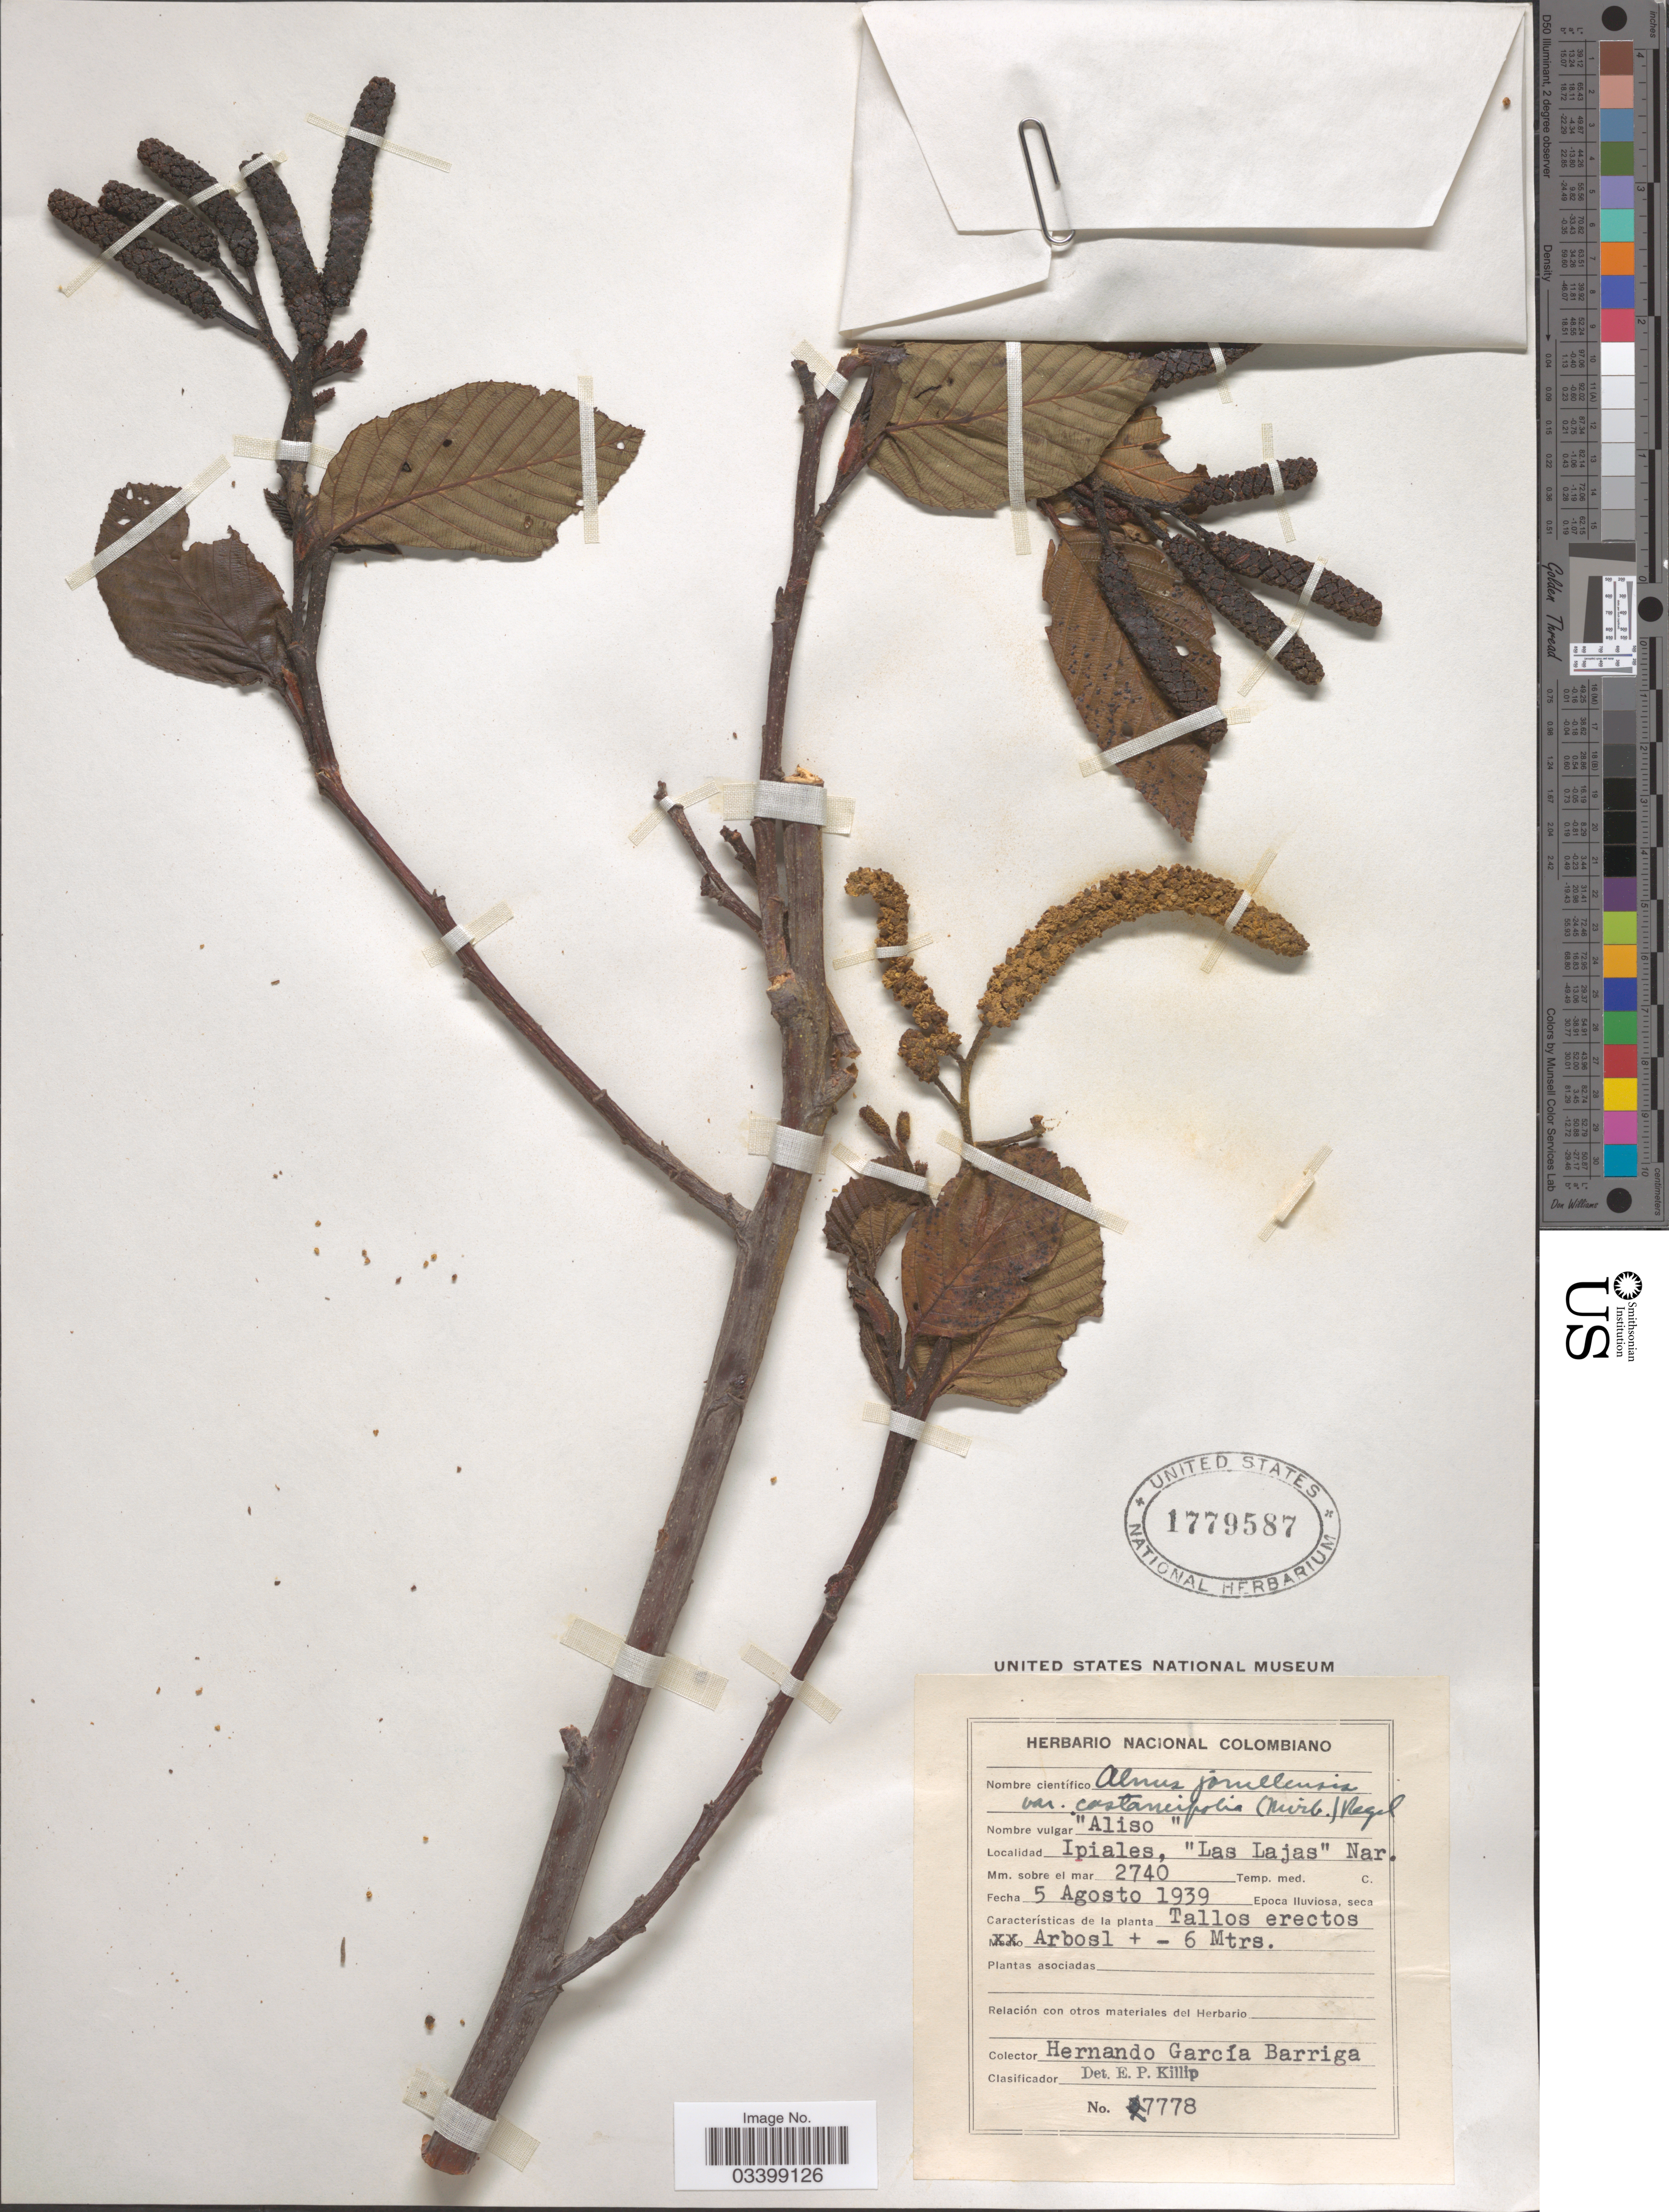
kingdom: Plantae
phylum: Tracheophyta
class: Magnoliopsida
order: Fagales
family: Betulaceae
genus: Alnus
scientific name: Alnus acuminata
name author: Kunth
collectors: H. García Barriga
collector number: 7778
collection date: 1939-08-05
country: Colombia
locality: Ipiales, "Las Lajas" Nar.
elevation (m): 2740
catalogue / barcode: US 1779587